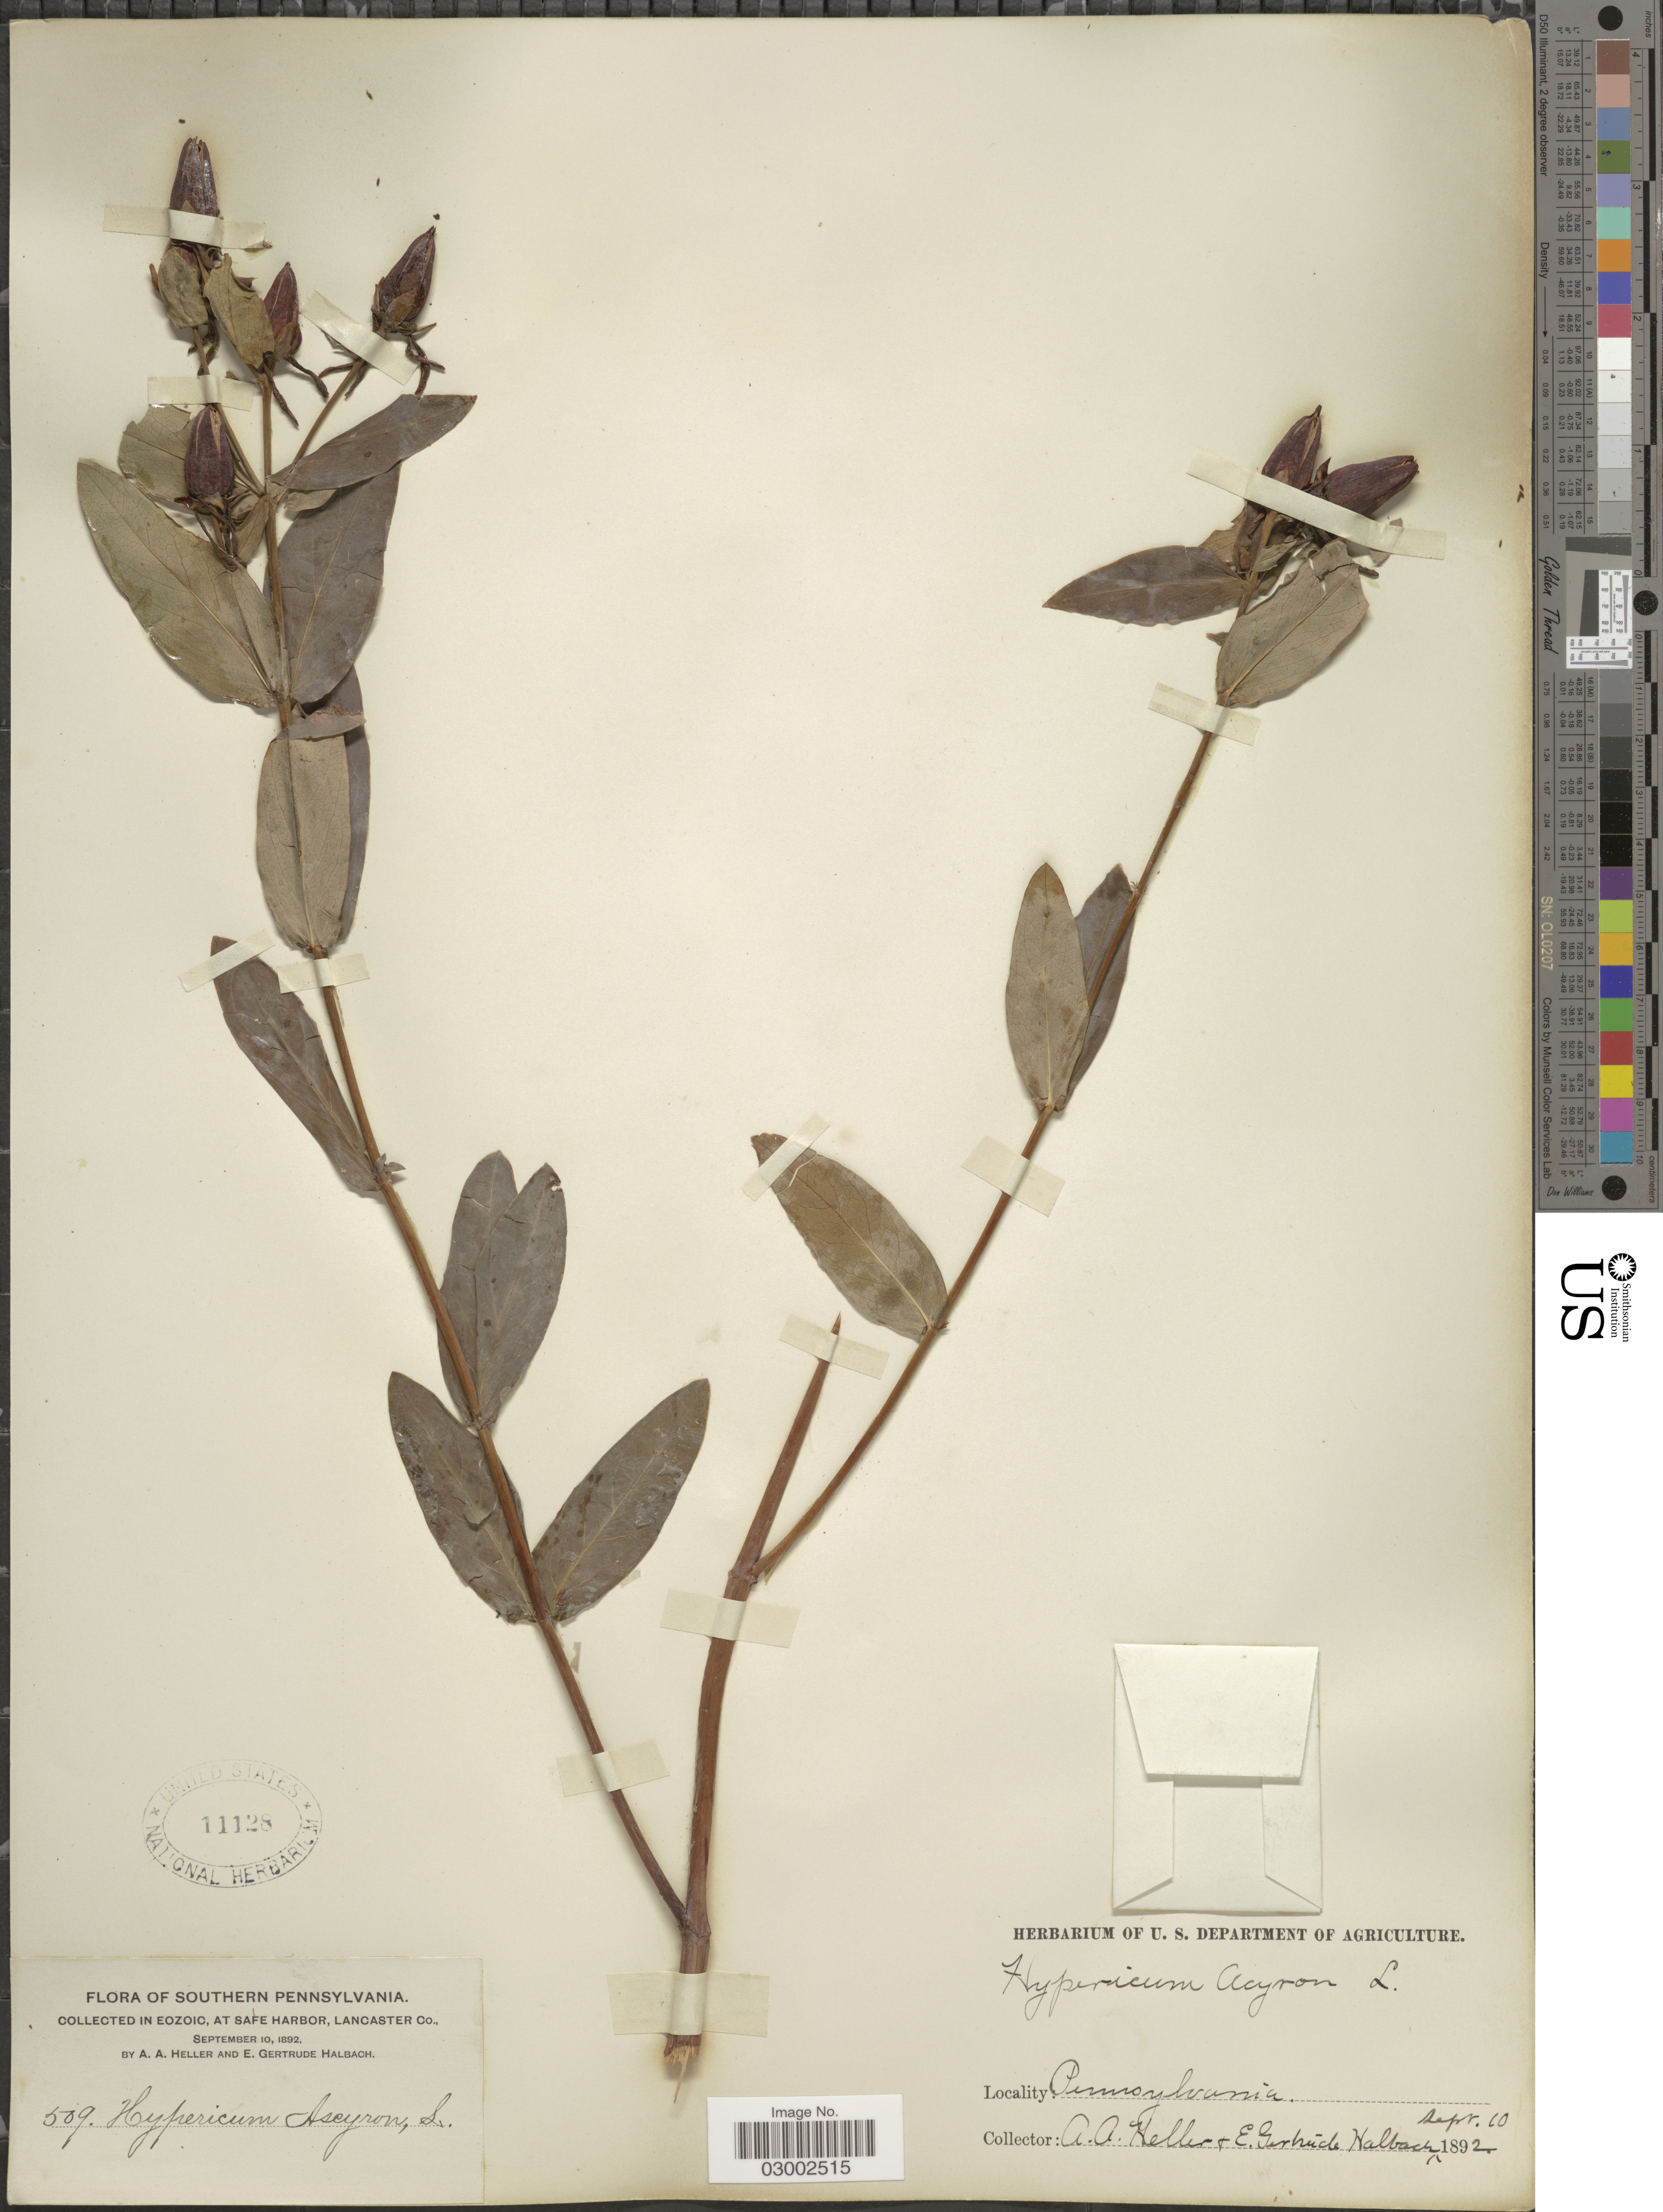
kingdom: Plantae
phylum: Tracheophyta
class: Magnoliopsida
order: Malpighiales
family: Hypericaceae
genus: Hypericum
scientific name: Hypericum ascyron subsp. pyramidatum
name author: (Aiton) N. Robson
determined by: Strong, Mark T., (BOT), Smithsonian Institution - National Museum of Natural History (UNITED STATES)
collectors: A. A. Heller & E. G. Halbach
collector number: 509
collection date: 1892-09-10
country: United States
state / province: Pennsylvania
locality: Southern Pennsylvania. In Eozoic, at Safe Harbor, Lancaster Co.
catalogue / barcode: US 11128